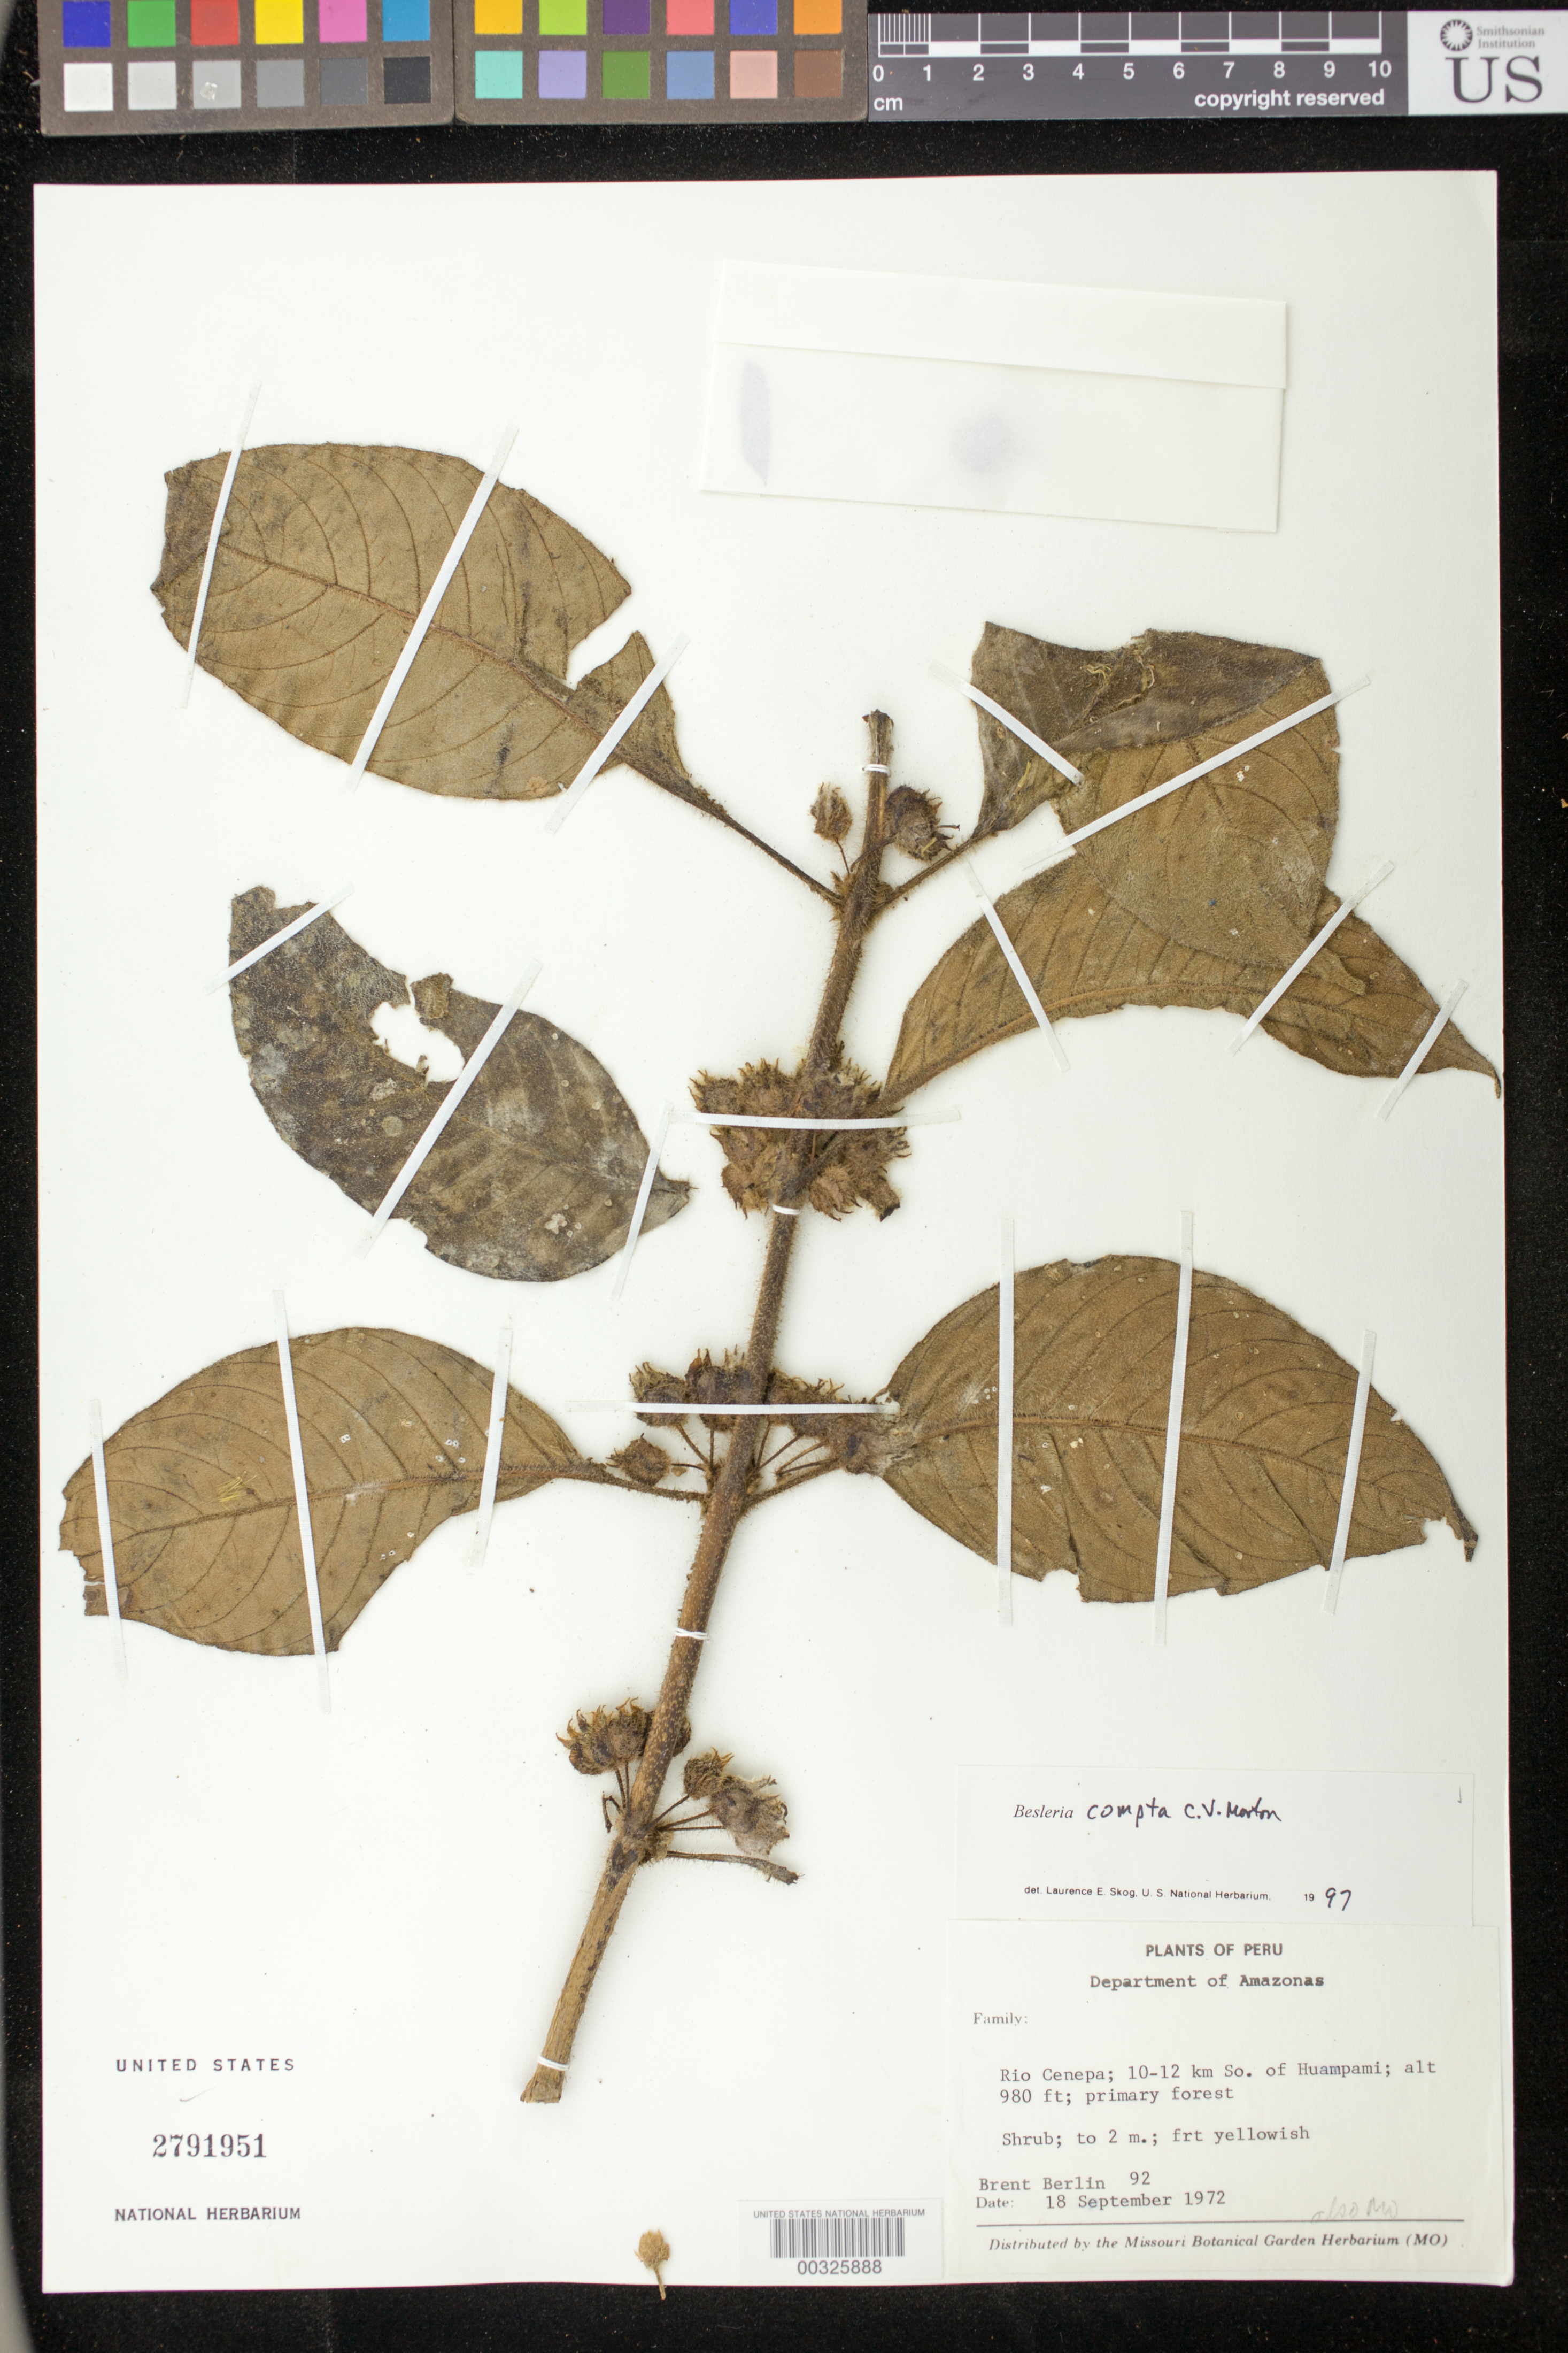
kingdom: Plantae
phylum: Tracheophyta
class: Magnoliopsida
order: Lamiales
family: Gesneriaceae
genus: Besleria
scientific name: Besleria compta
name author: C.V. Morton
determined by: Skog, Laurence E.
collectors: B. Berlin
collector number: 92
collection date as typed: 18 Sep 1972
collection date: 1972-09-18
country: Peru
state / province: Amazonas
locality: Rio Cenepa, 10-12 km S of Huampami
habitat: Primary forest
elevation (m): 299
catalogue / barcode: US 2791951